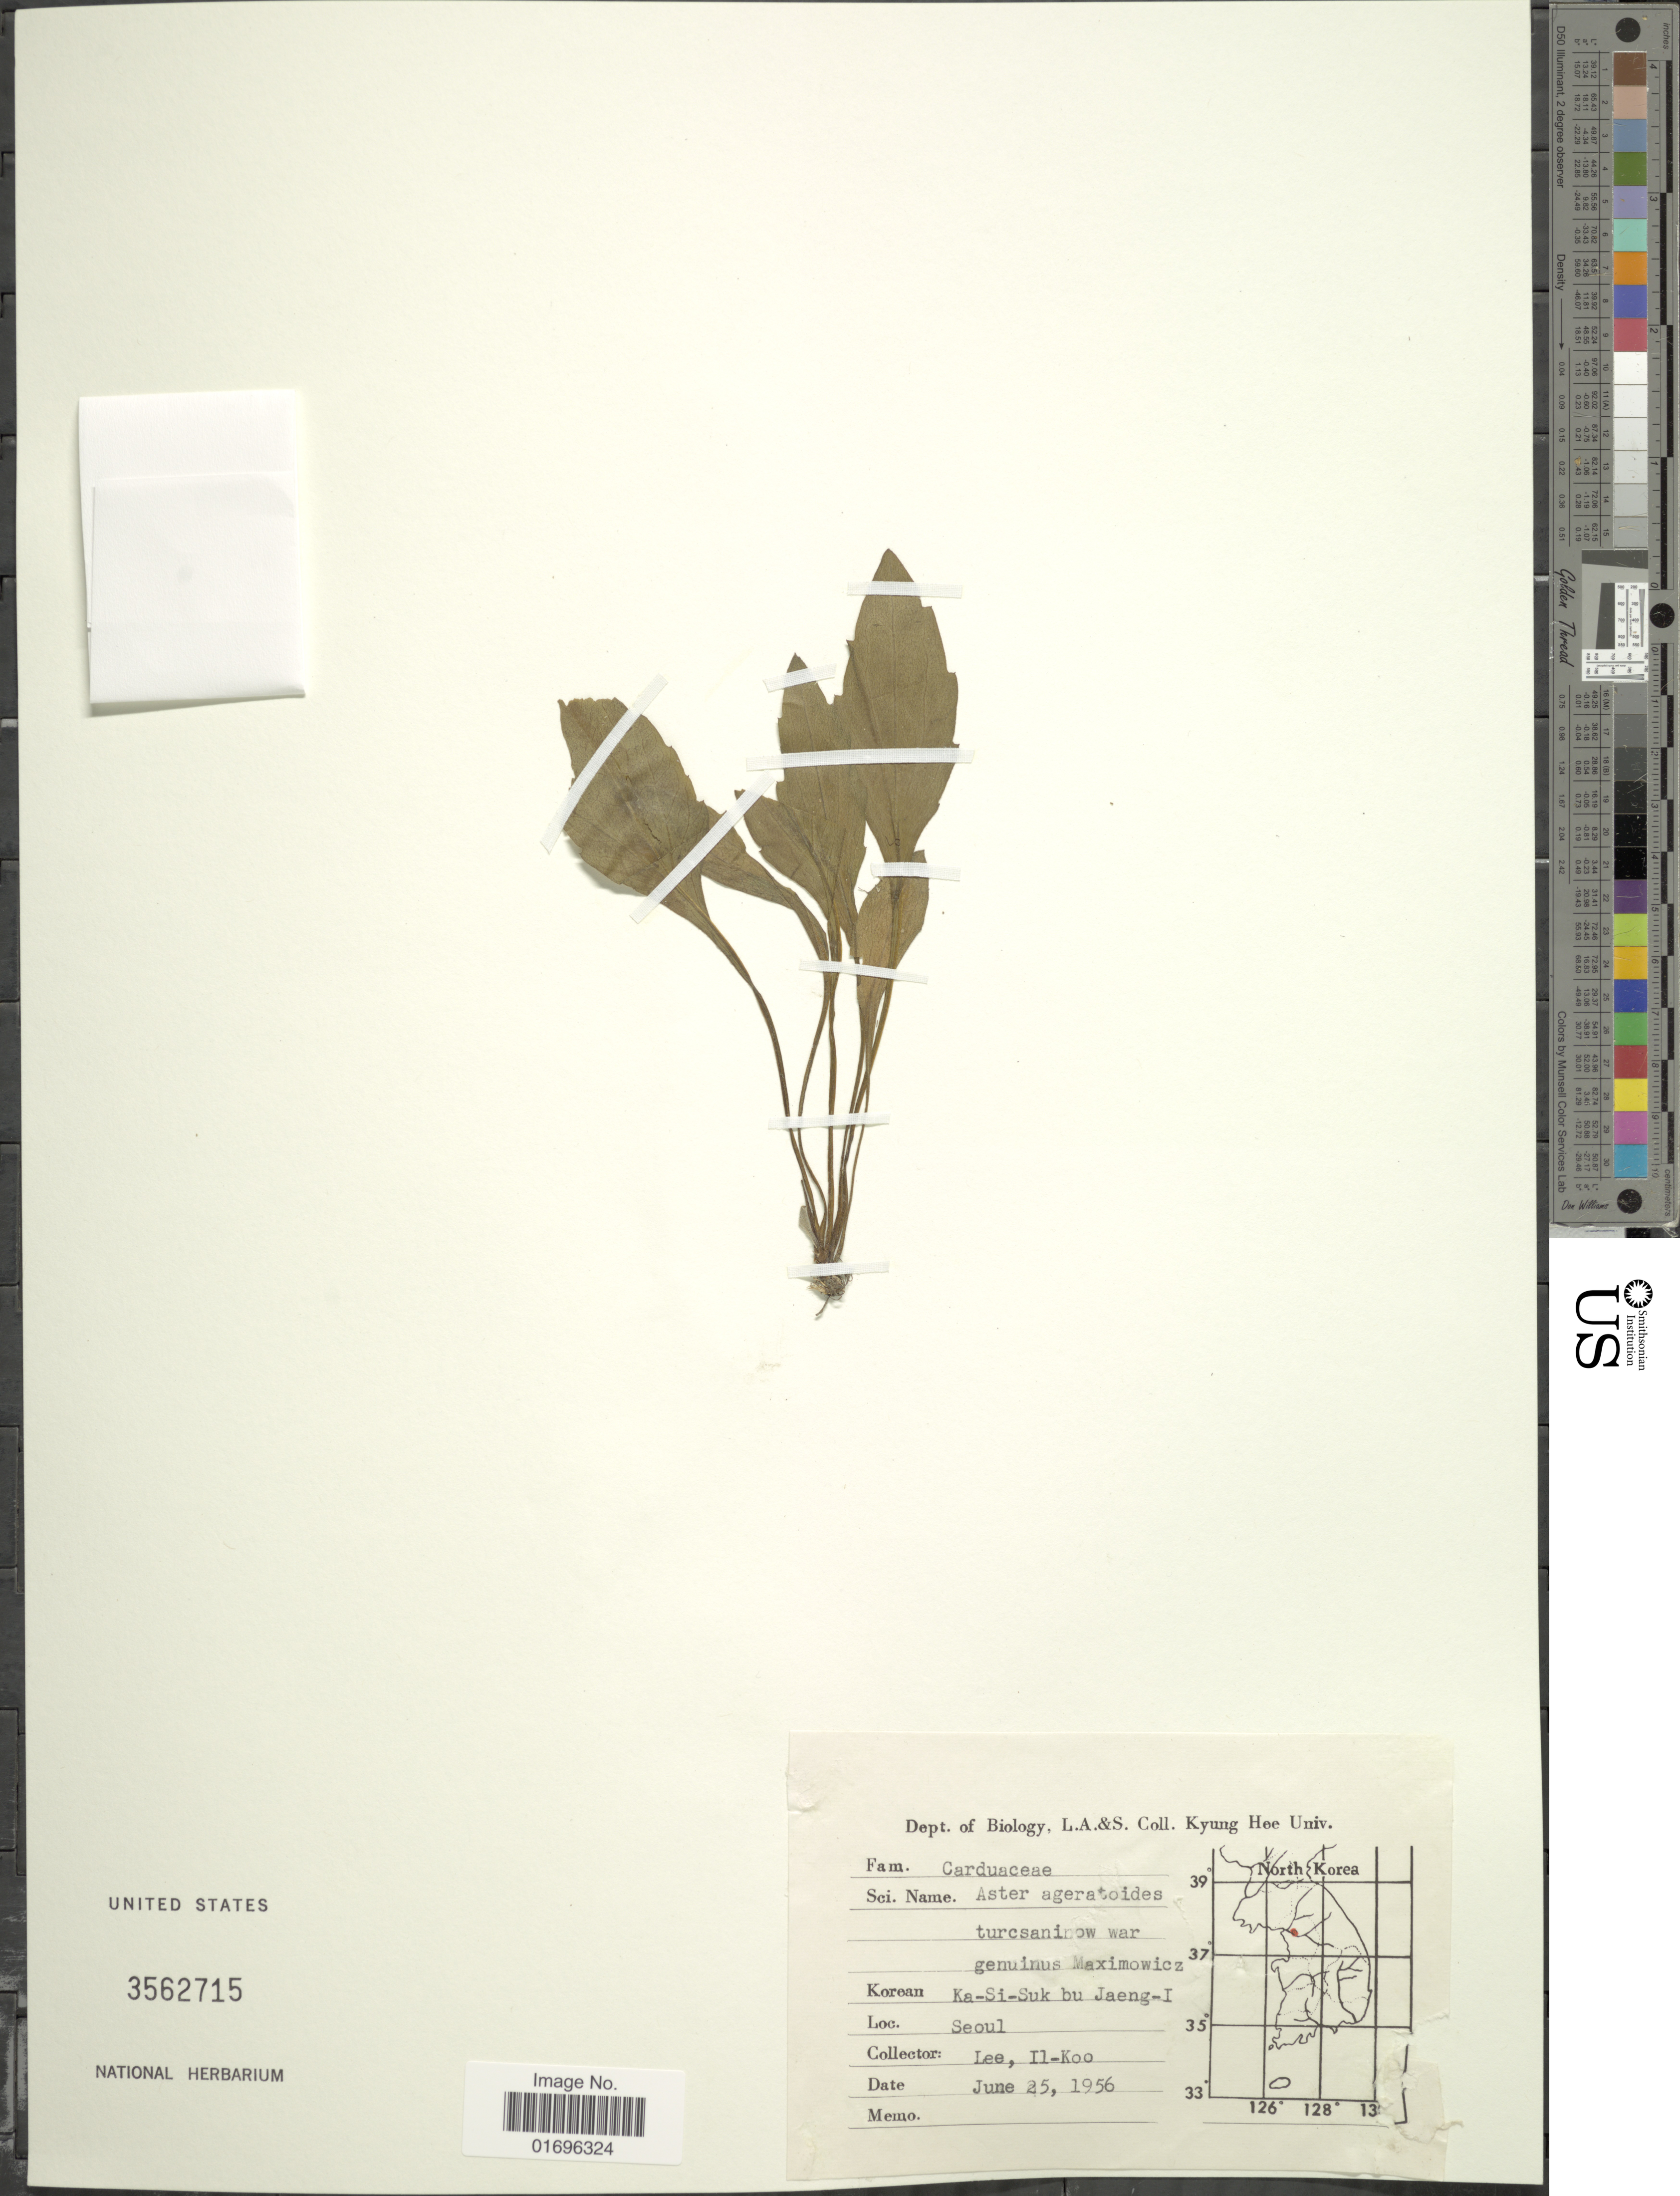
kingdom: Plantae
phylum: Tracheophyta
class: Magnoliopsida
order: Asterales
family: Asteraceae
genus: Aster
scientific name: Aster ageratoides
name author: Turcz.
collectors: I. Lee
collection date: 1956-06-25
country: South Korea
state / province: Seoul Special City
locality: Korean. Ka-Si-Suk bu Jaeng-I. Seoul.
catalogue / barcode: US 3562715